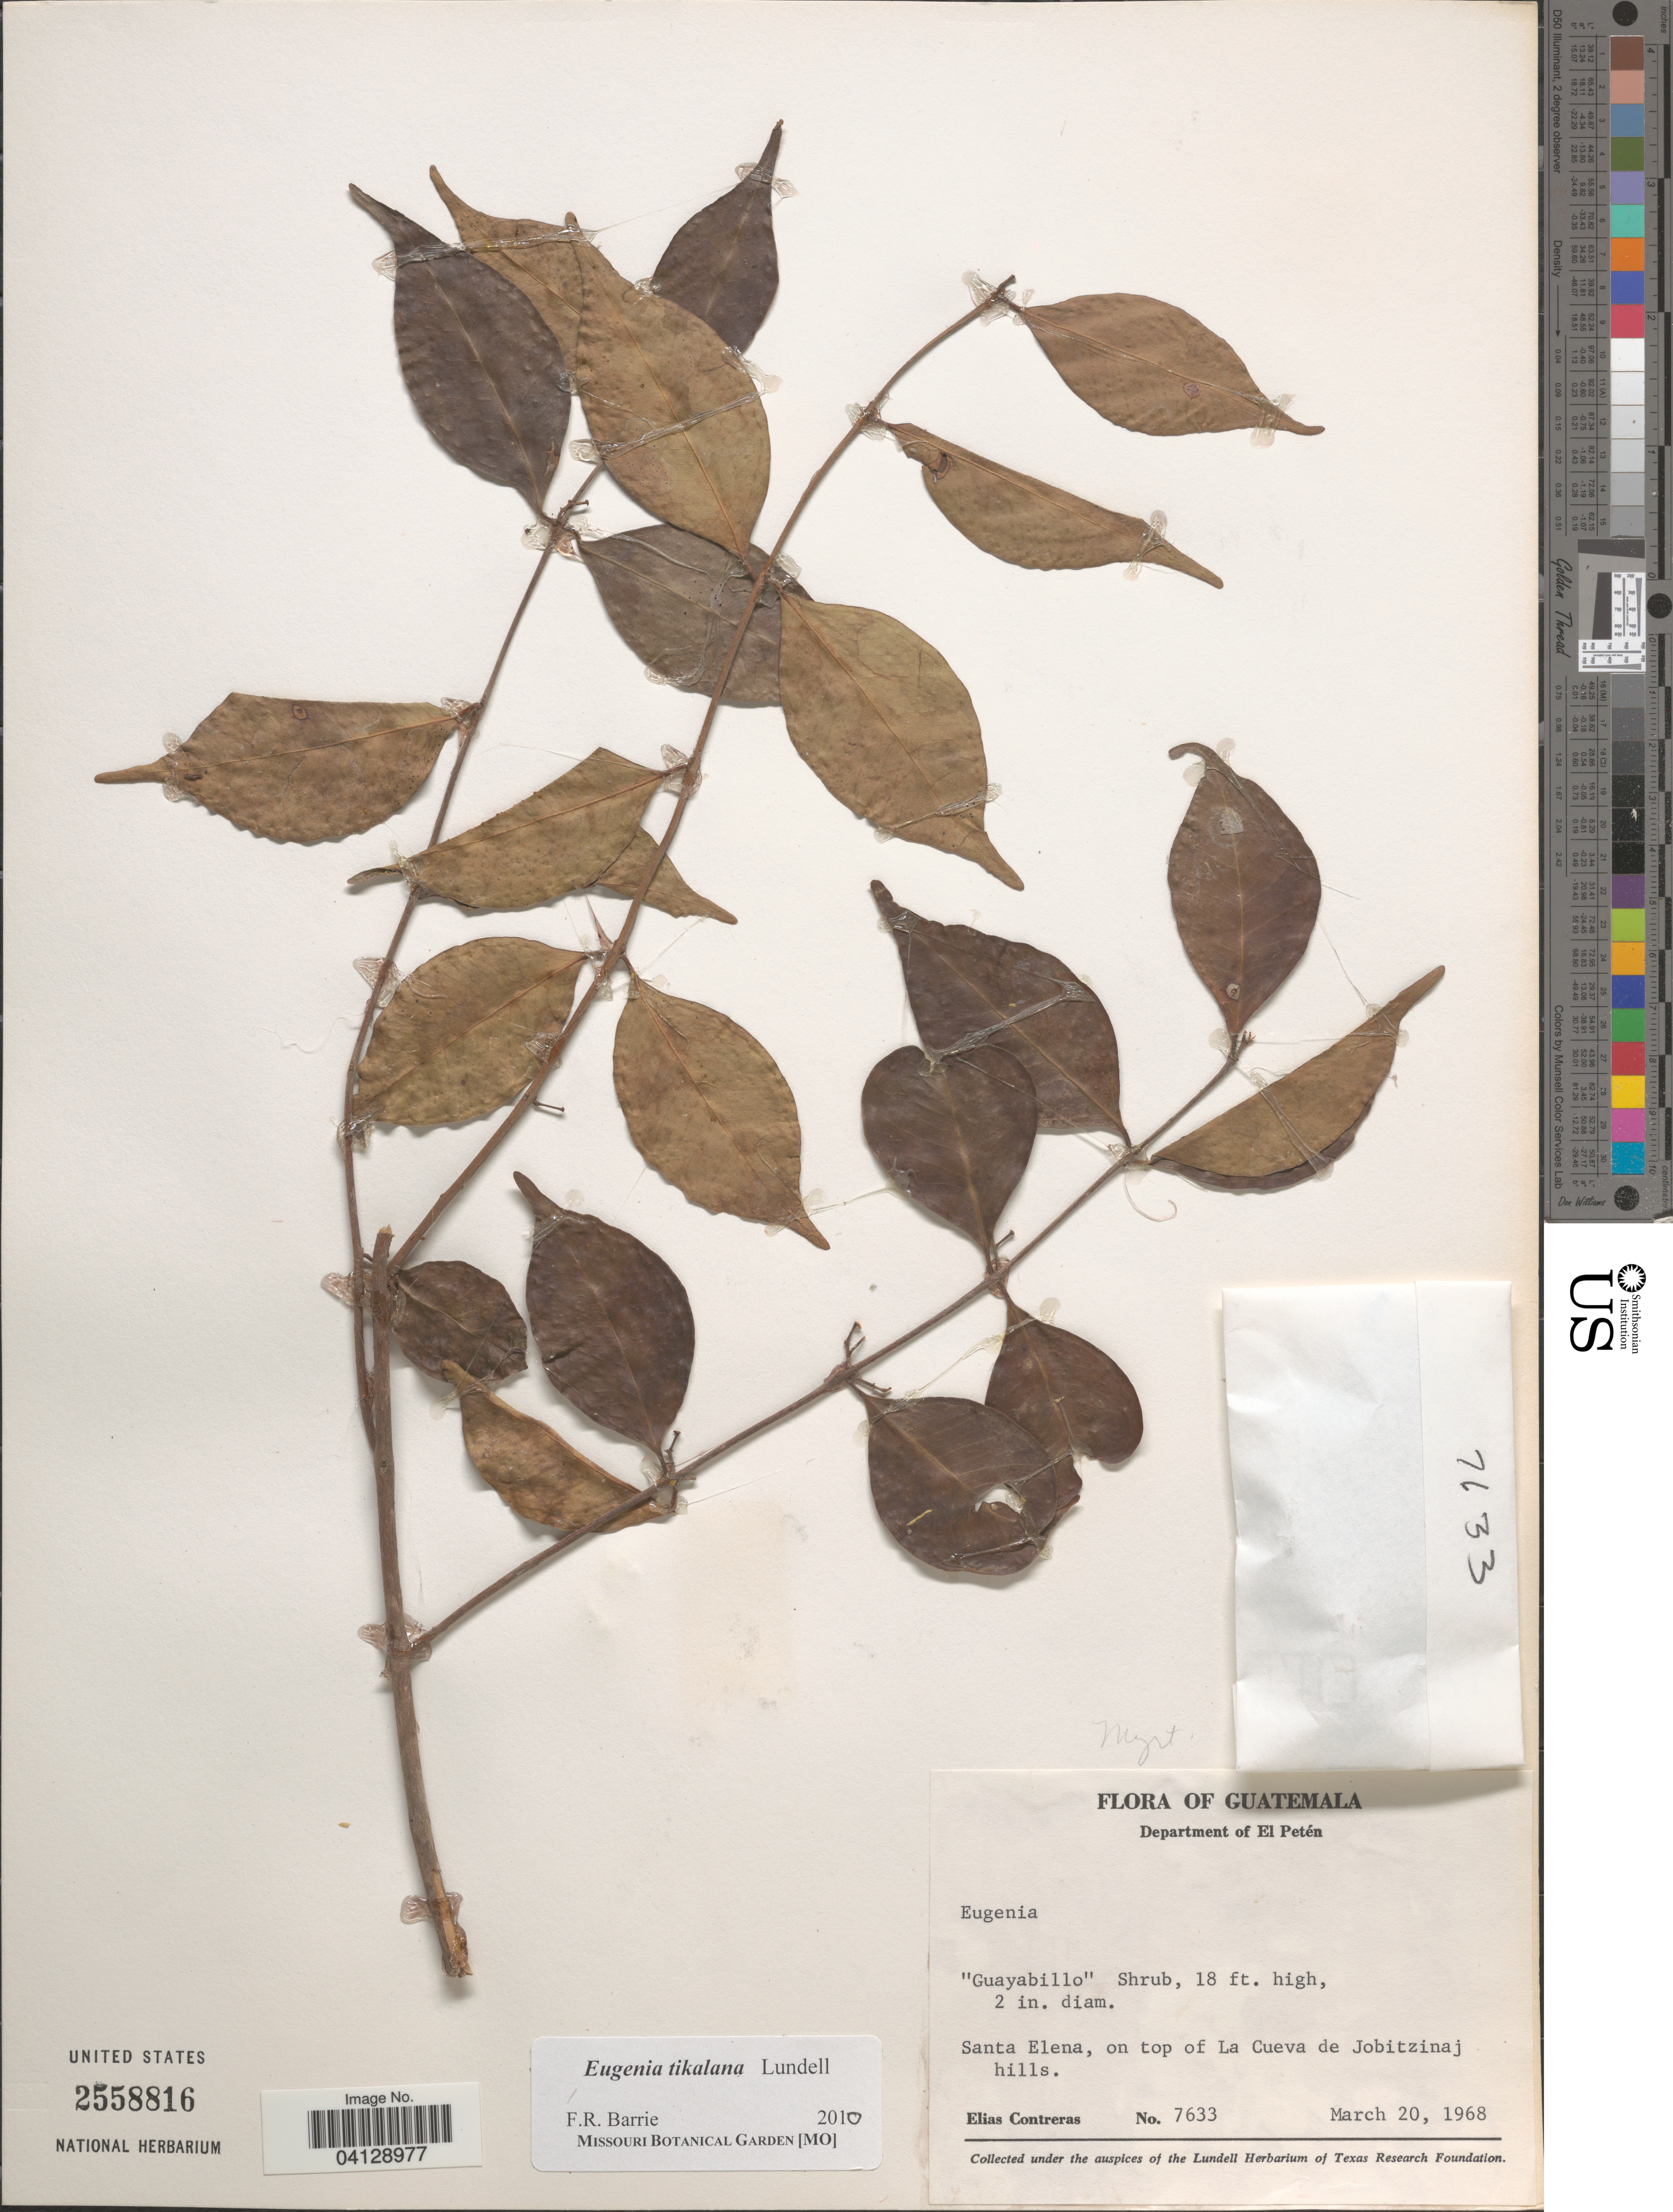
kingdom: Plantae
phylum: Tracheophyta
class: Magnoliopsida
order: Myrtales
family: Myrtaceae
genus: Eugenia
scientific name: Eugenia tikalana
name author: Lundell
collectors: E. Contreras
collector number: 7633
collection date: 1968-03-20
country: Guatemala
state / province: El Peten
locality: Department of El Petén. "Guayabillo" Shrub. Santa Elena, on top of La Cueva de Jobitzinaj hills.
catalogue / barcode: US 2558816